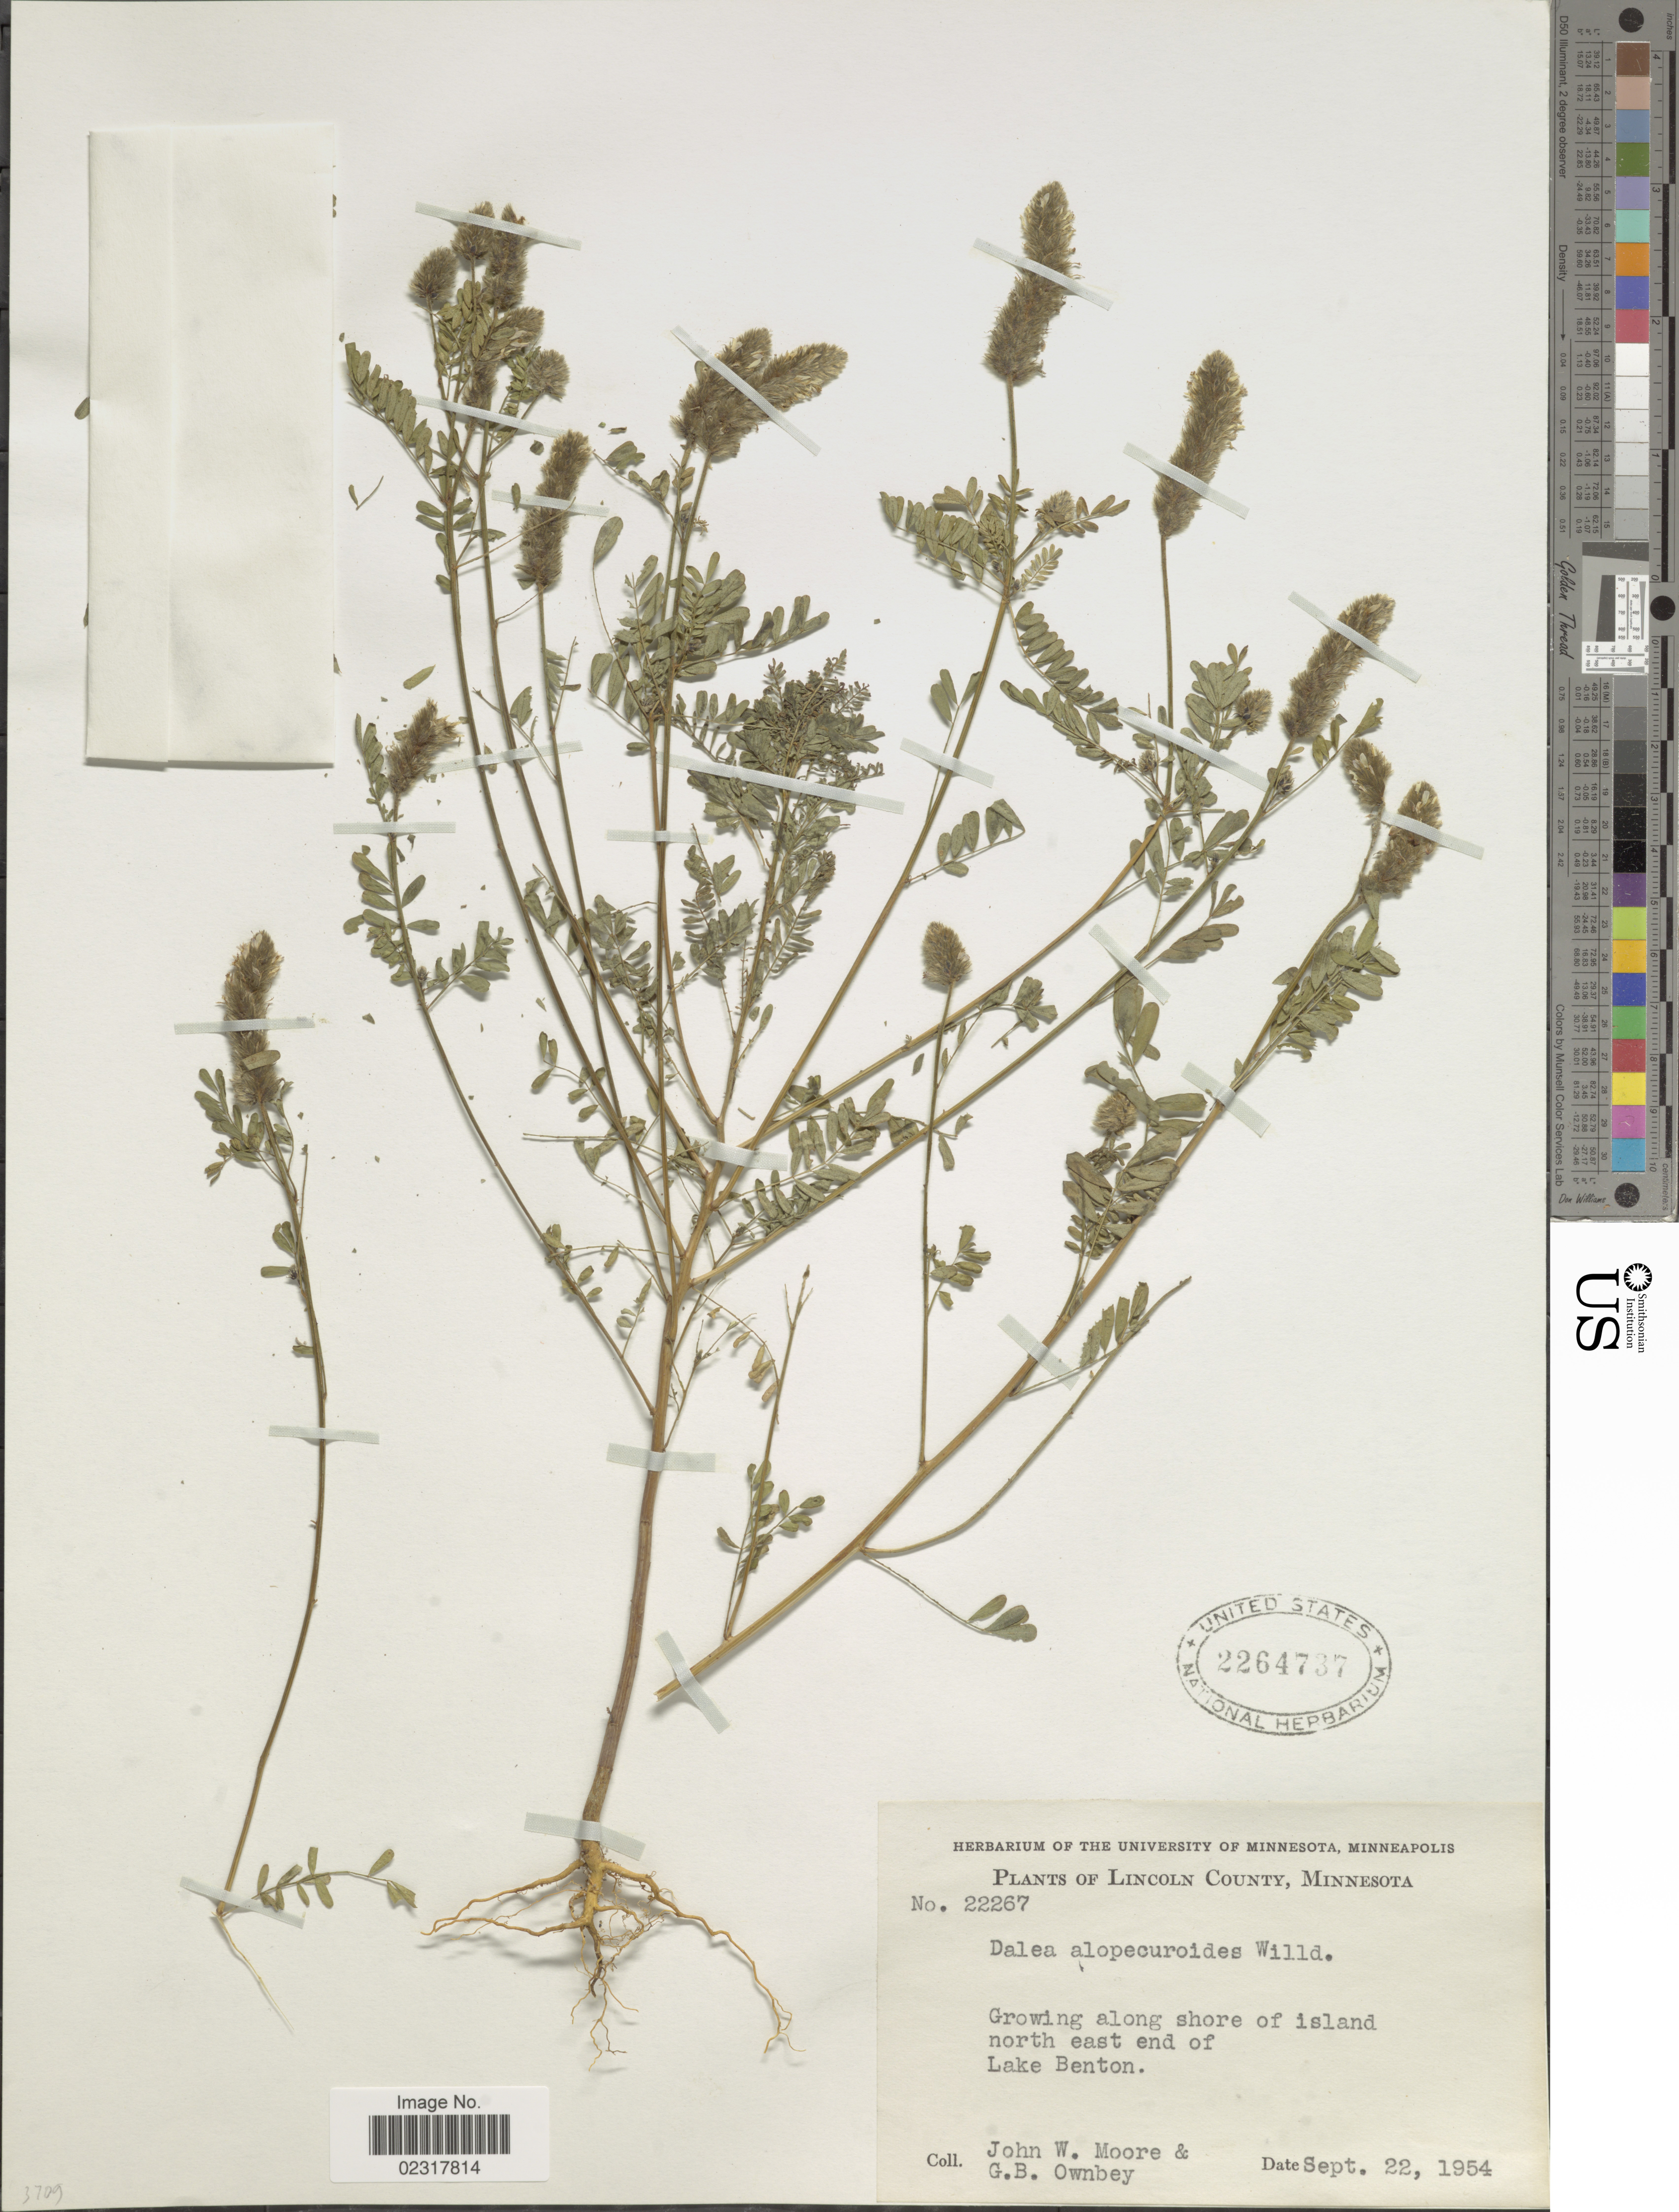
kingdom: Plantae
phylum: Tracheophyta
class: Magnoliopsida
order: Fabales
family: Fabaceae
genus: Dalea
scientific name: Dalea leporina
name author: (Aiton) Bullock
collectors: J. Moore & G. B. Ownbey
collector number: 22267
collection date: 1954-09-22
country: United States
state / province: Minnesota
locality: Lincoln County. Growing along shore of island north east end of Lake Benton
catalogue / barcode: US 2264737